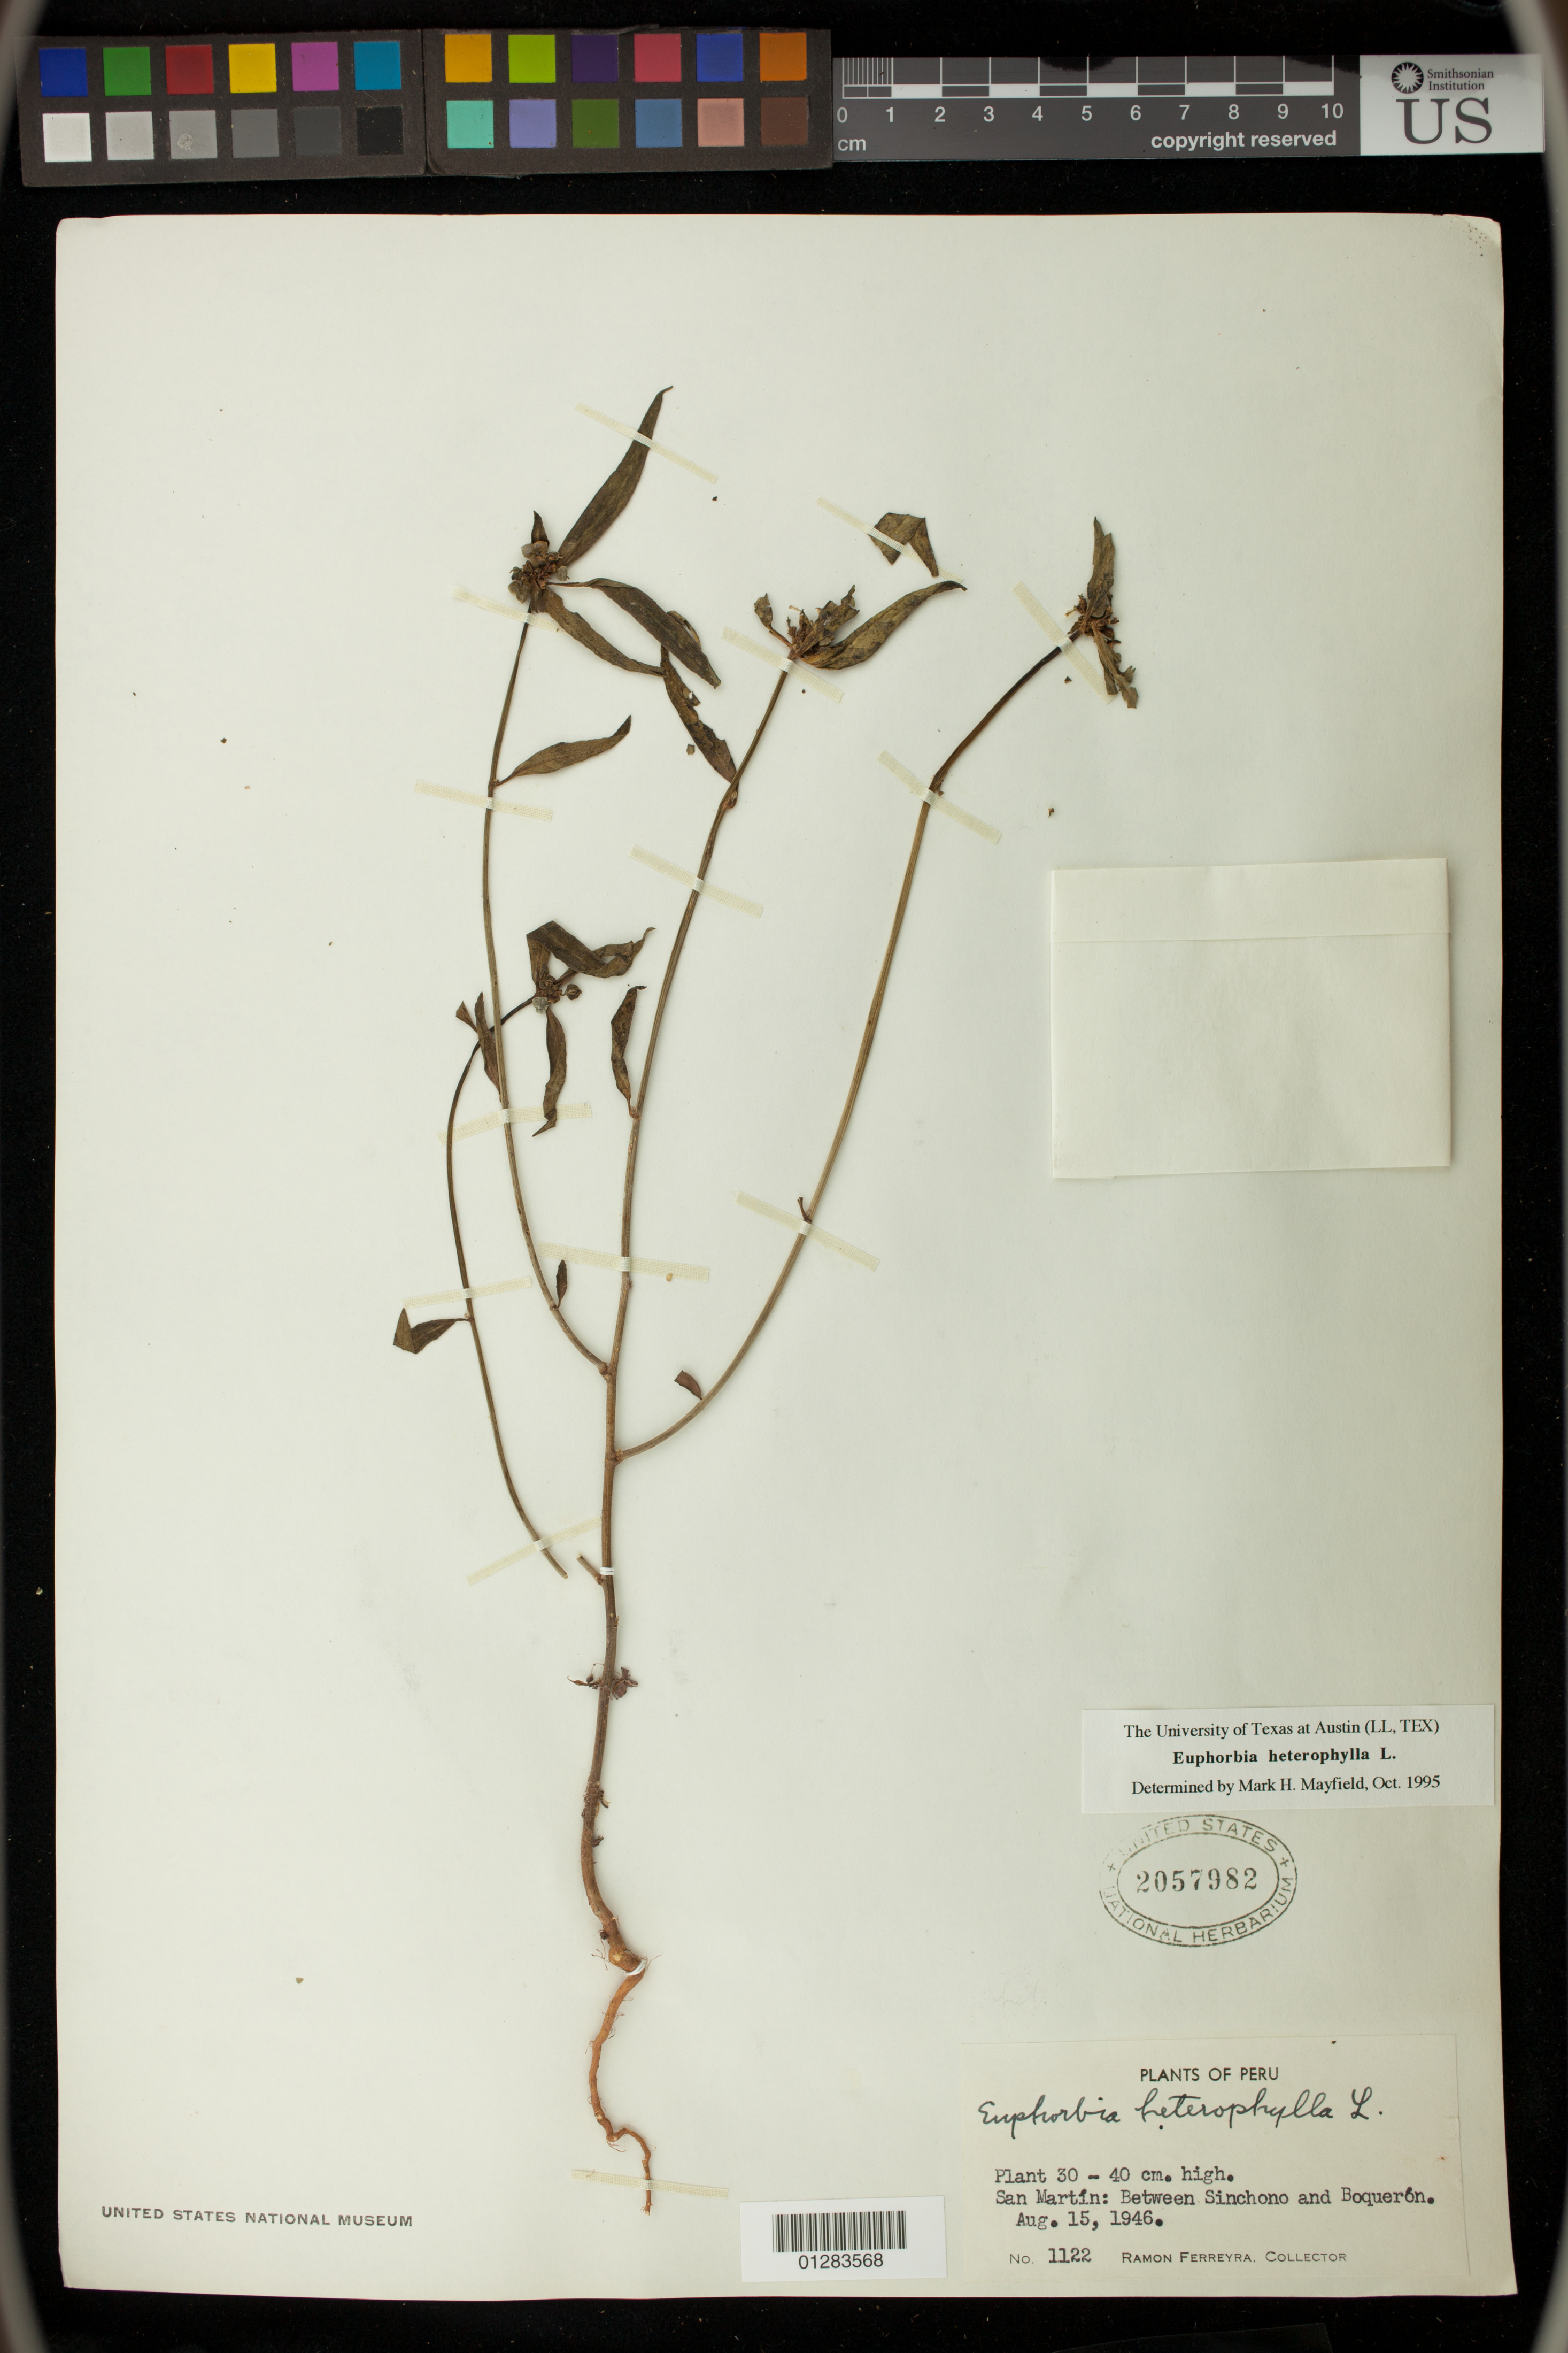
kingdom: Plantae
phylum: Tracheophyta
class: Magnoliopsida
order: Malpighiales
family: Euphorbiaceae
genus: Euphorbia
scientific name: Euphorbia heterophylla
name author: L.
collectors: R. A. Ferreyra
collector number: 1122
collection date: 1946-08-15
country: Peru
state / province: San Martín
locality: Between Sinchono and Boqueron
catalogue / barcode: US 2057982